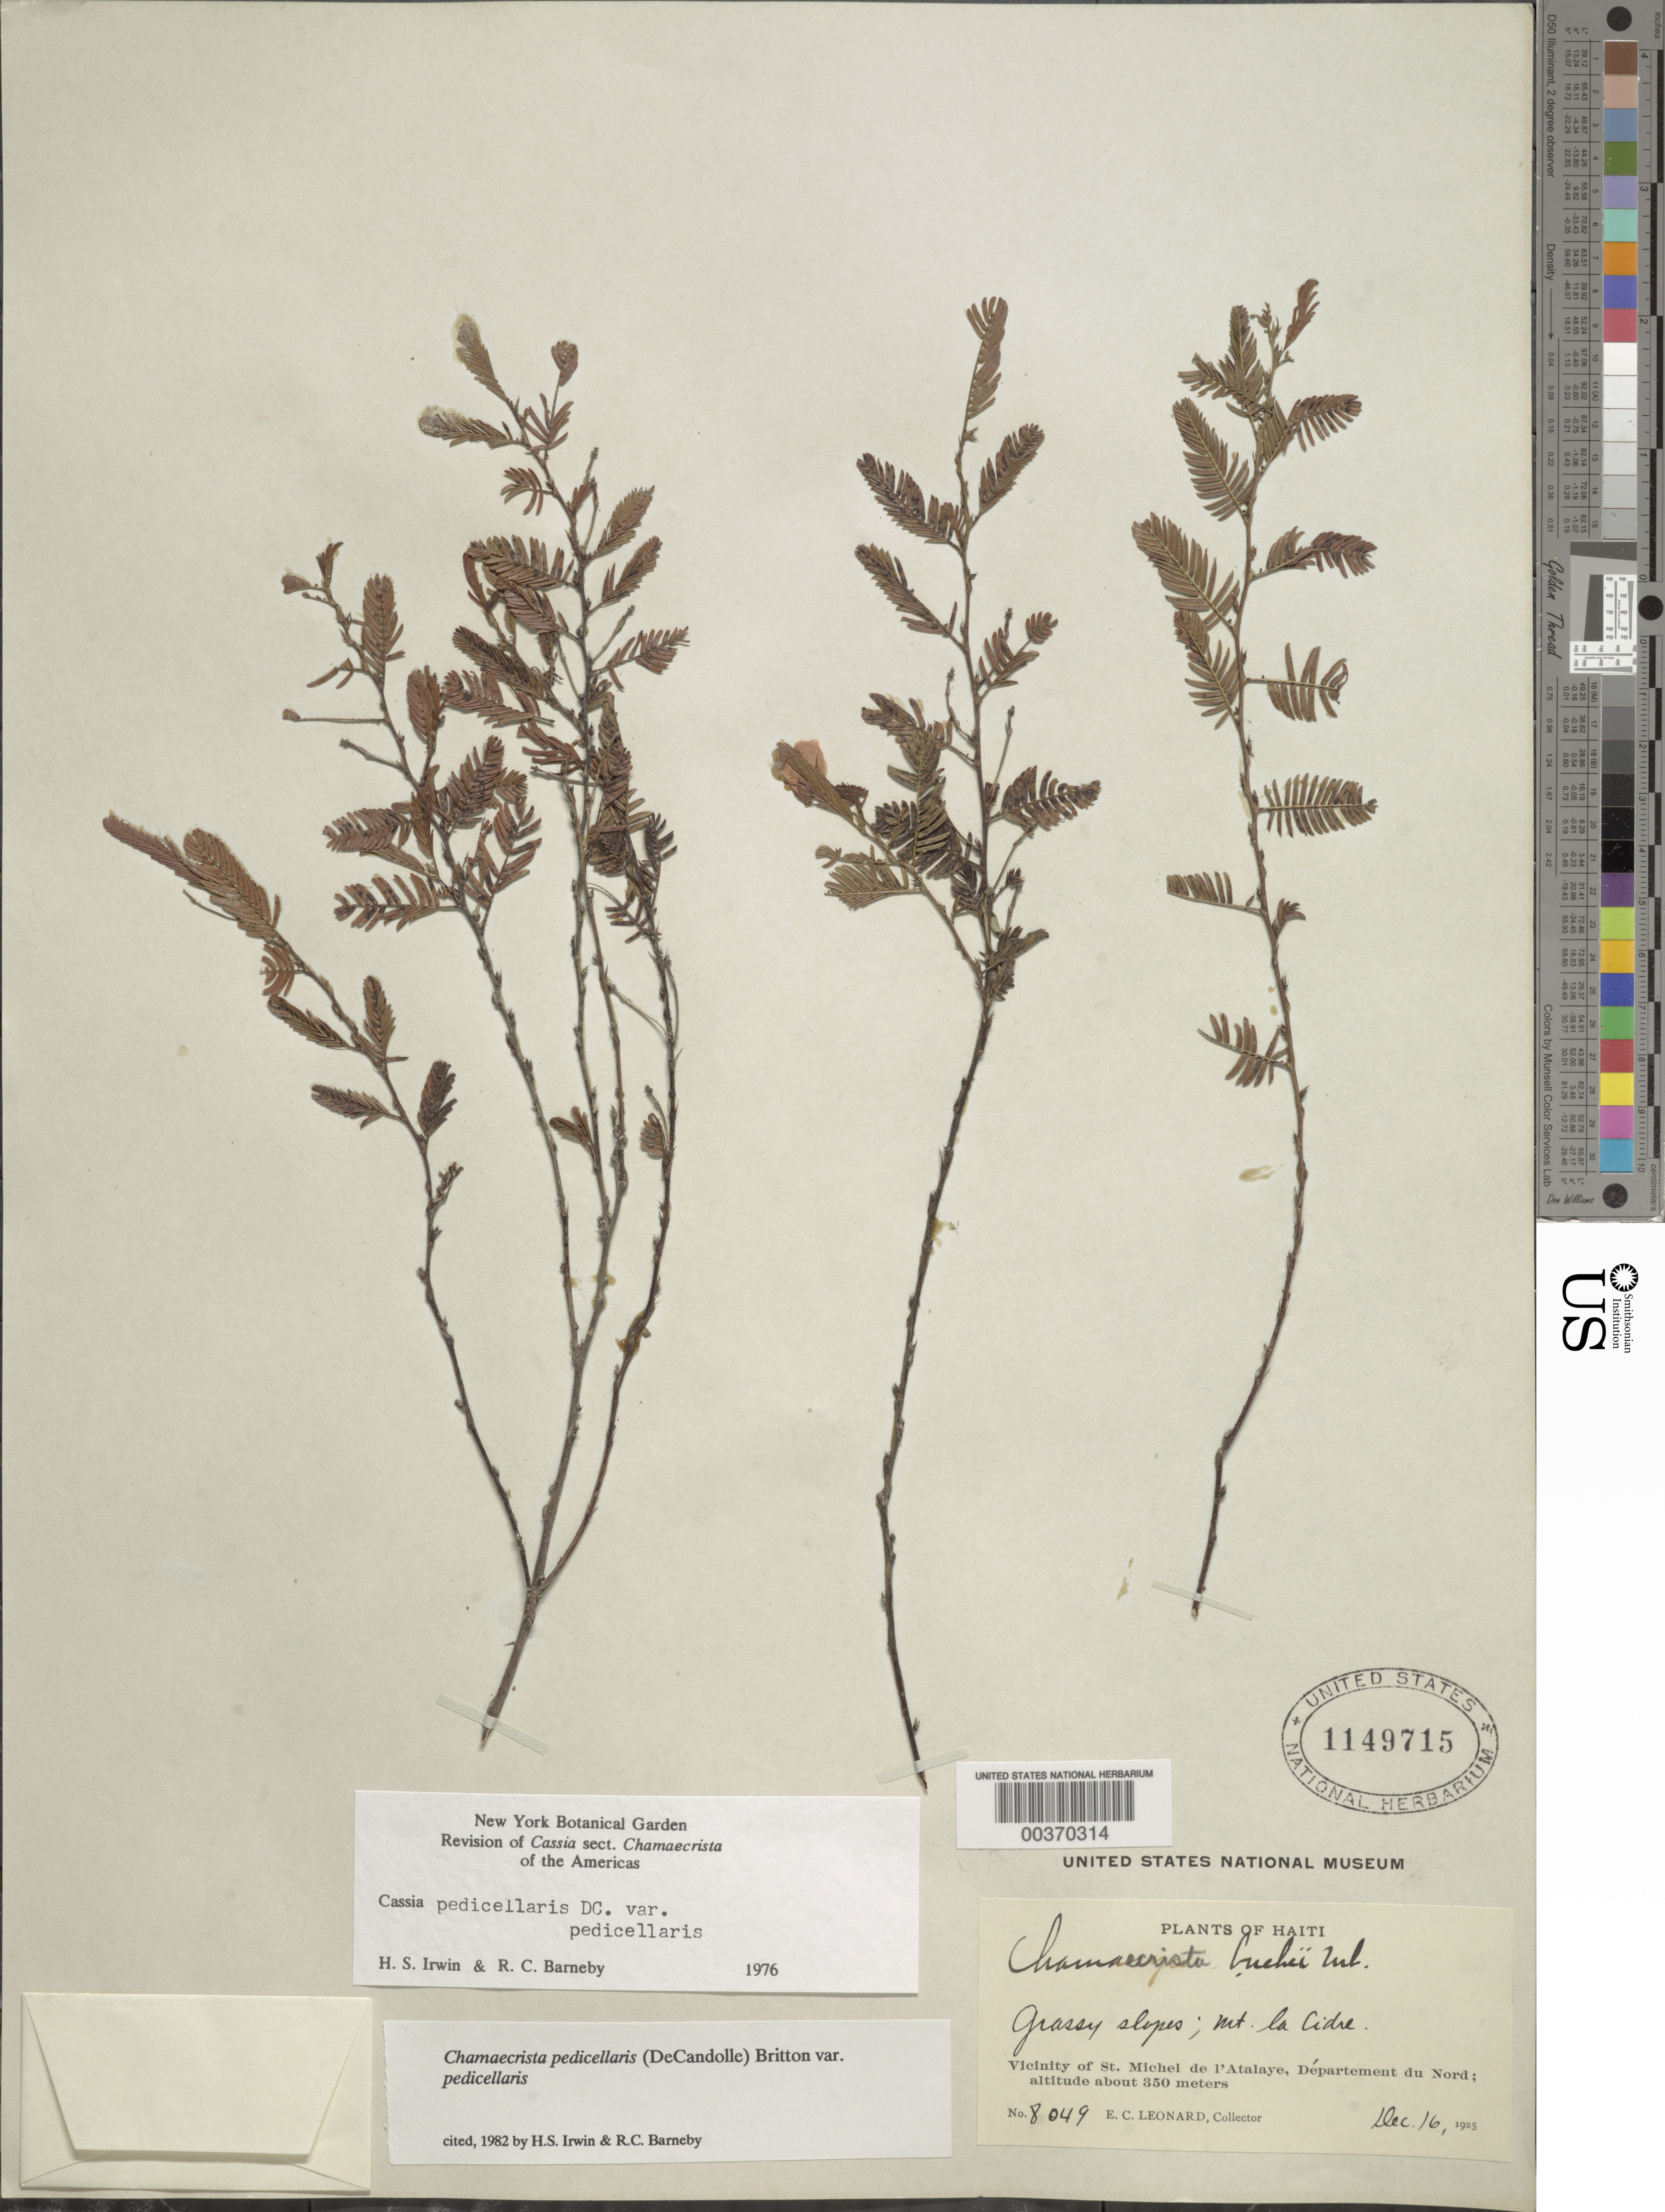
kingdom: Plantae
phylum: Tracheophyta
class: Magnoliopsida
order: Fabales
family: Fabaceae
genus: Chamaecrista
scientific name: Chamaecrista pedicellaris var. pedicellaris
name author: Britton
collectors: E. C. Leonard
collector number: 8049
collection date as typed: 16 Dec 1925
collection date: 1925-12-16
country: Haiti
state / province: Nord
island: Hispaniola Island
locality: Mt. la cidre; vicinity of st. michel de l'atalaye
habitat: Grassy slopes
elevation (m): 350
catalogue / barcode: US 1149715